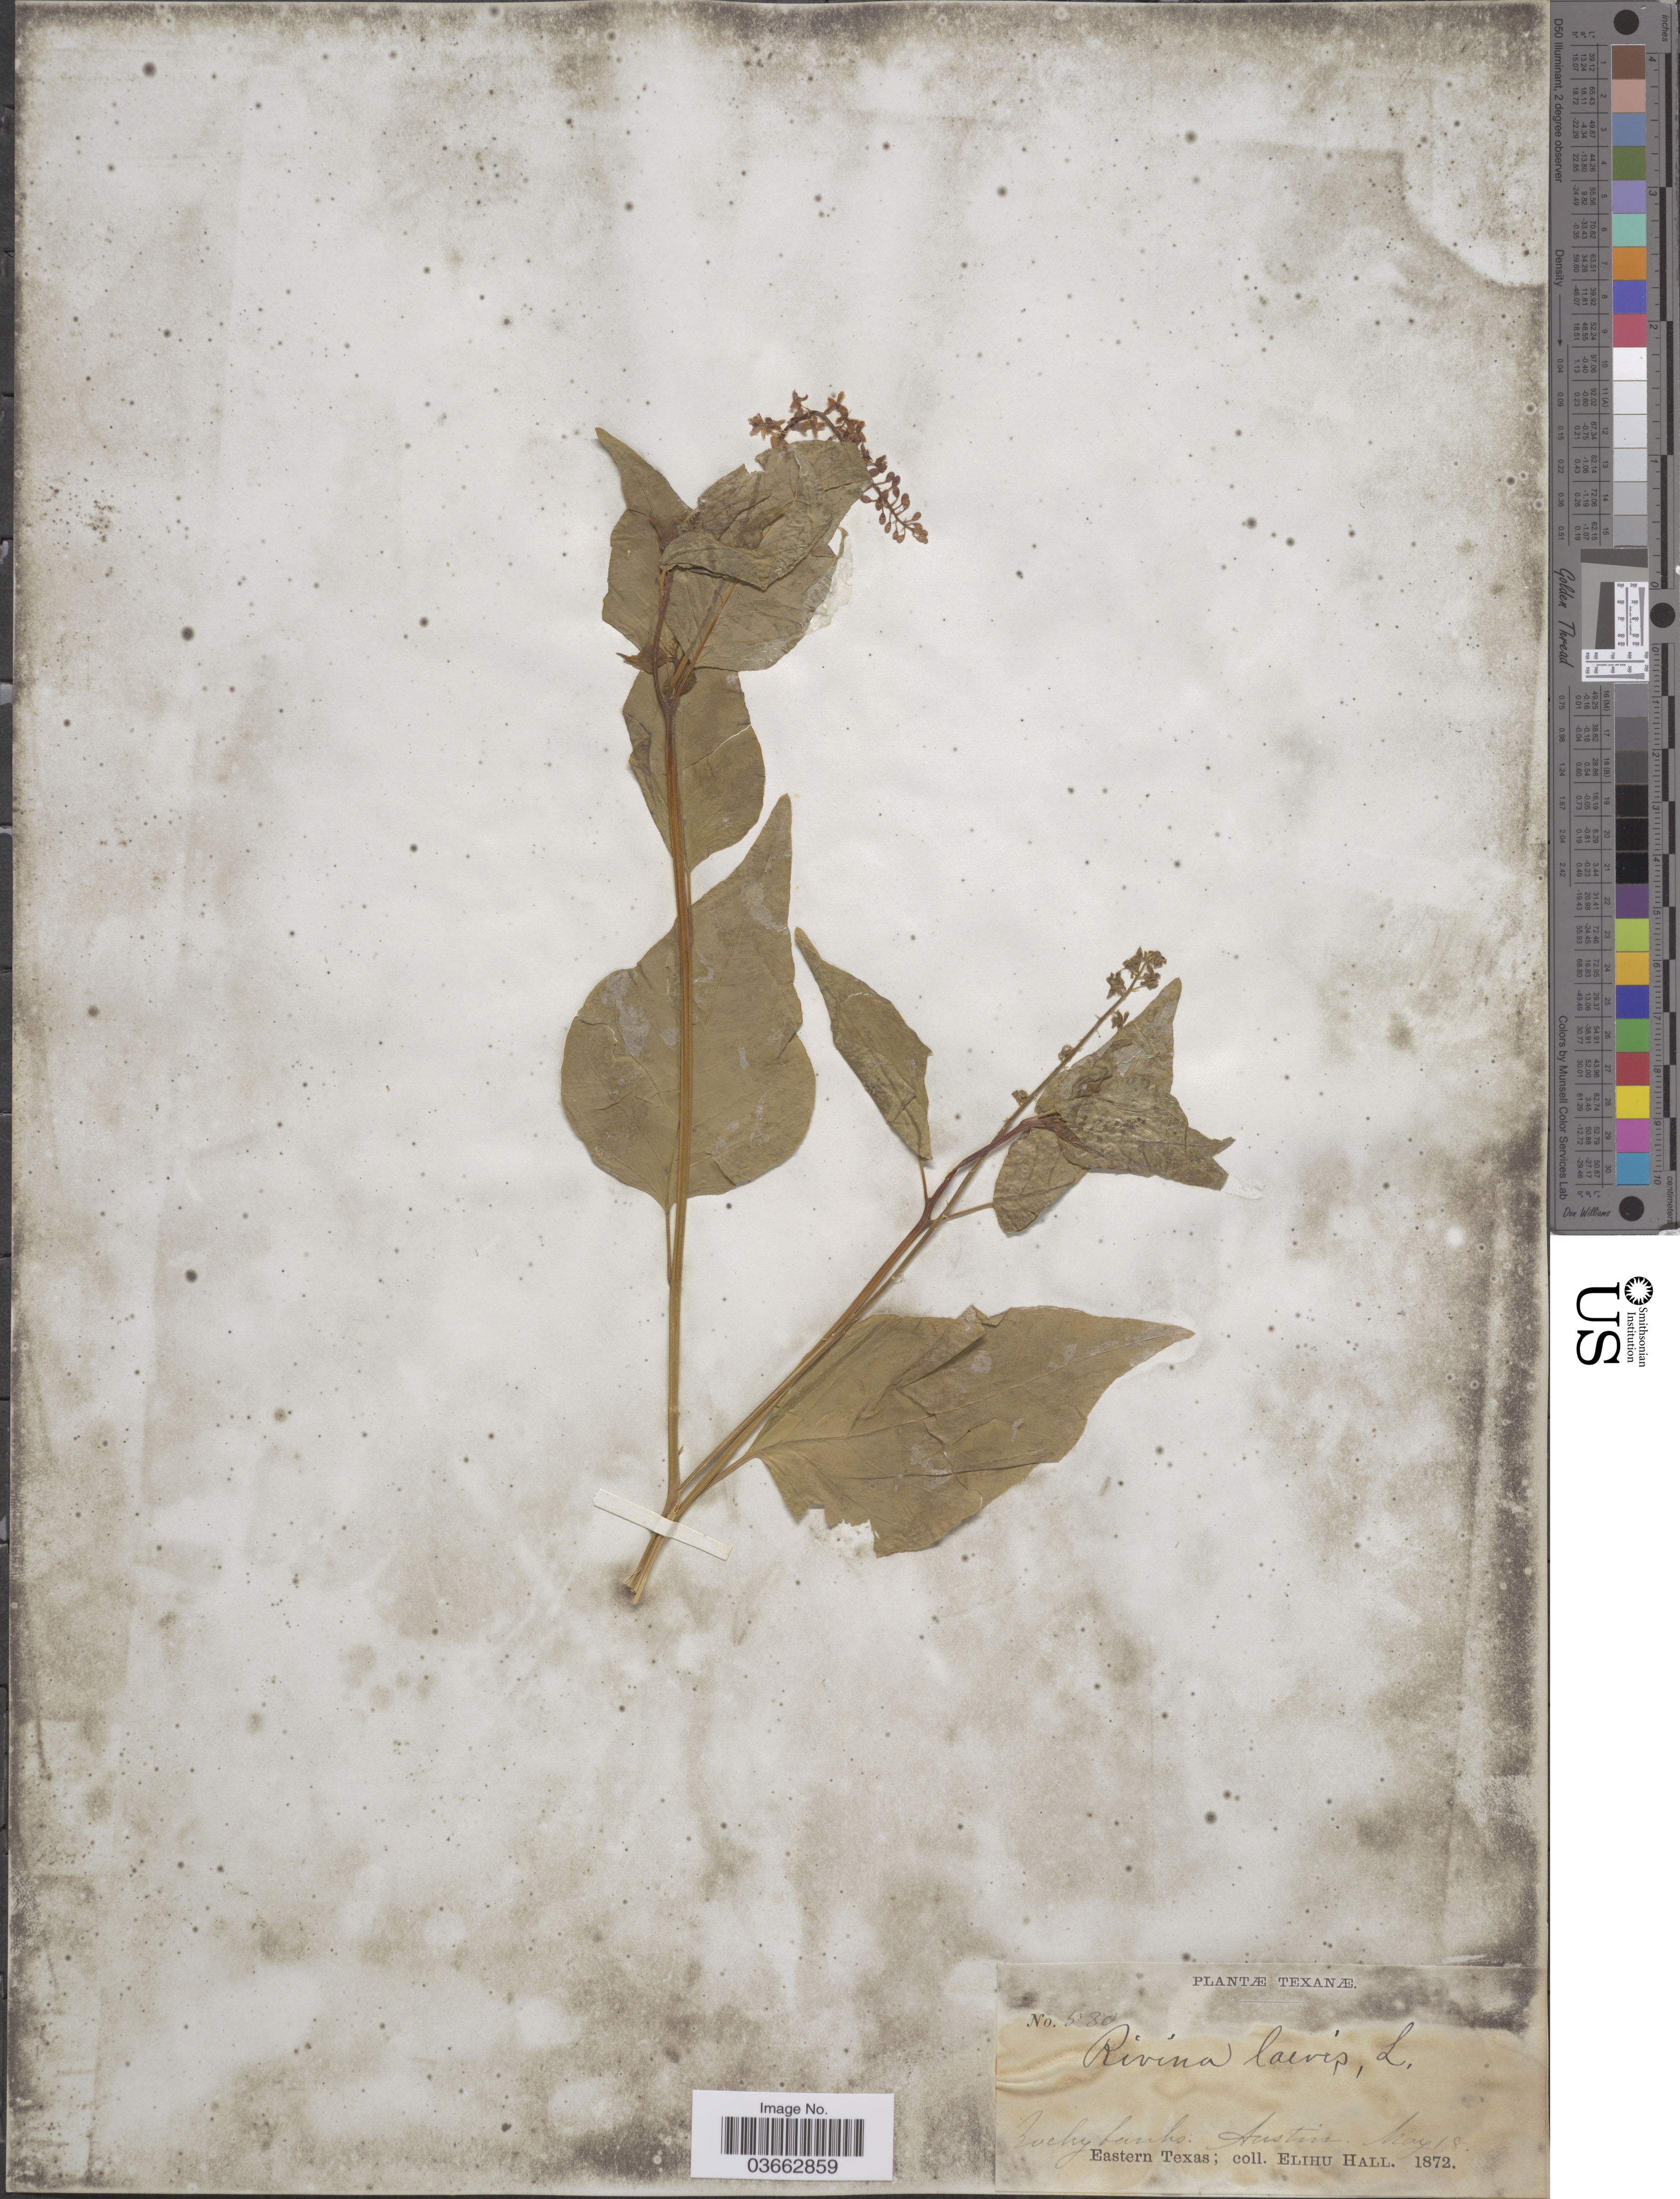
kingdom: Plantae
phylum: Tracheophyta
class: Magnoliopsida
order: Caryophyllales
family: Phytolaccaceae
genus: Rivina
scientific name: Rivina humilis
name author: L.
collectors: E. Hall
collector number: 530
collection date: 1872-05-18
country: United States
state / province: Texas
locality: Austin. Eastern Texas.